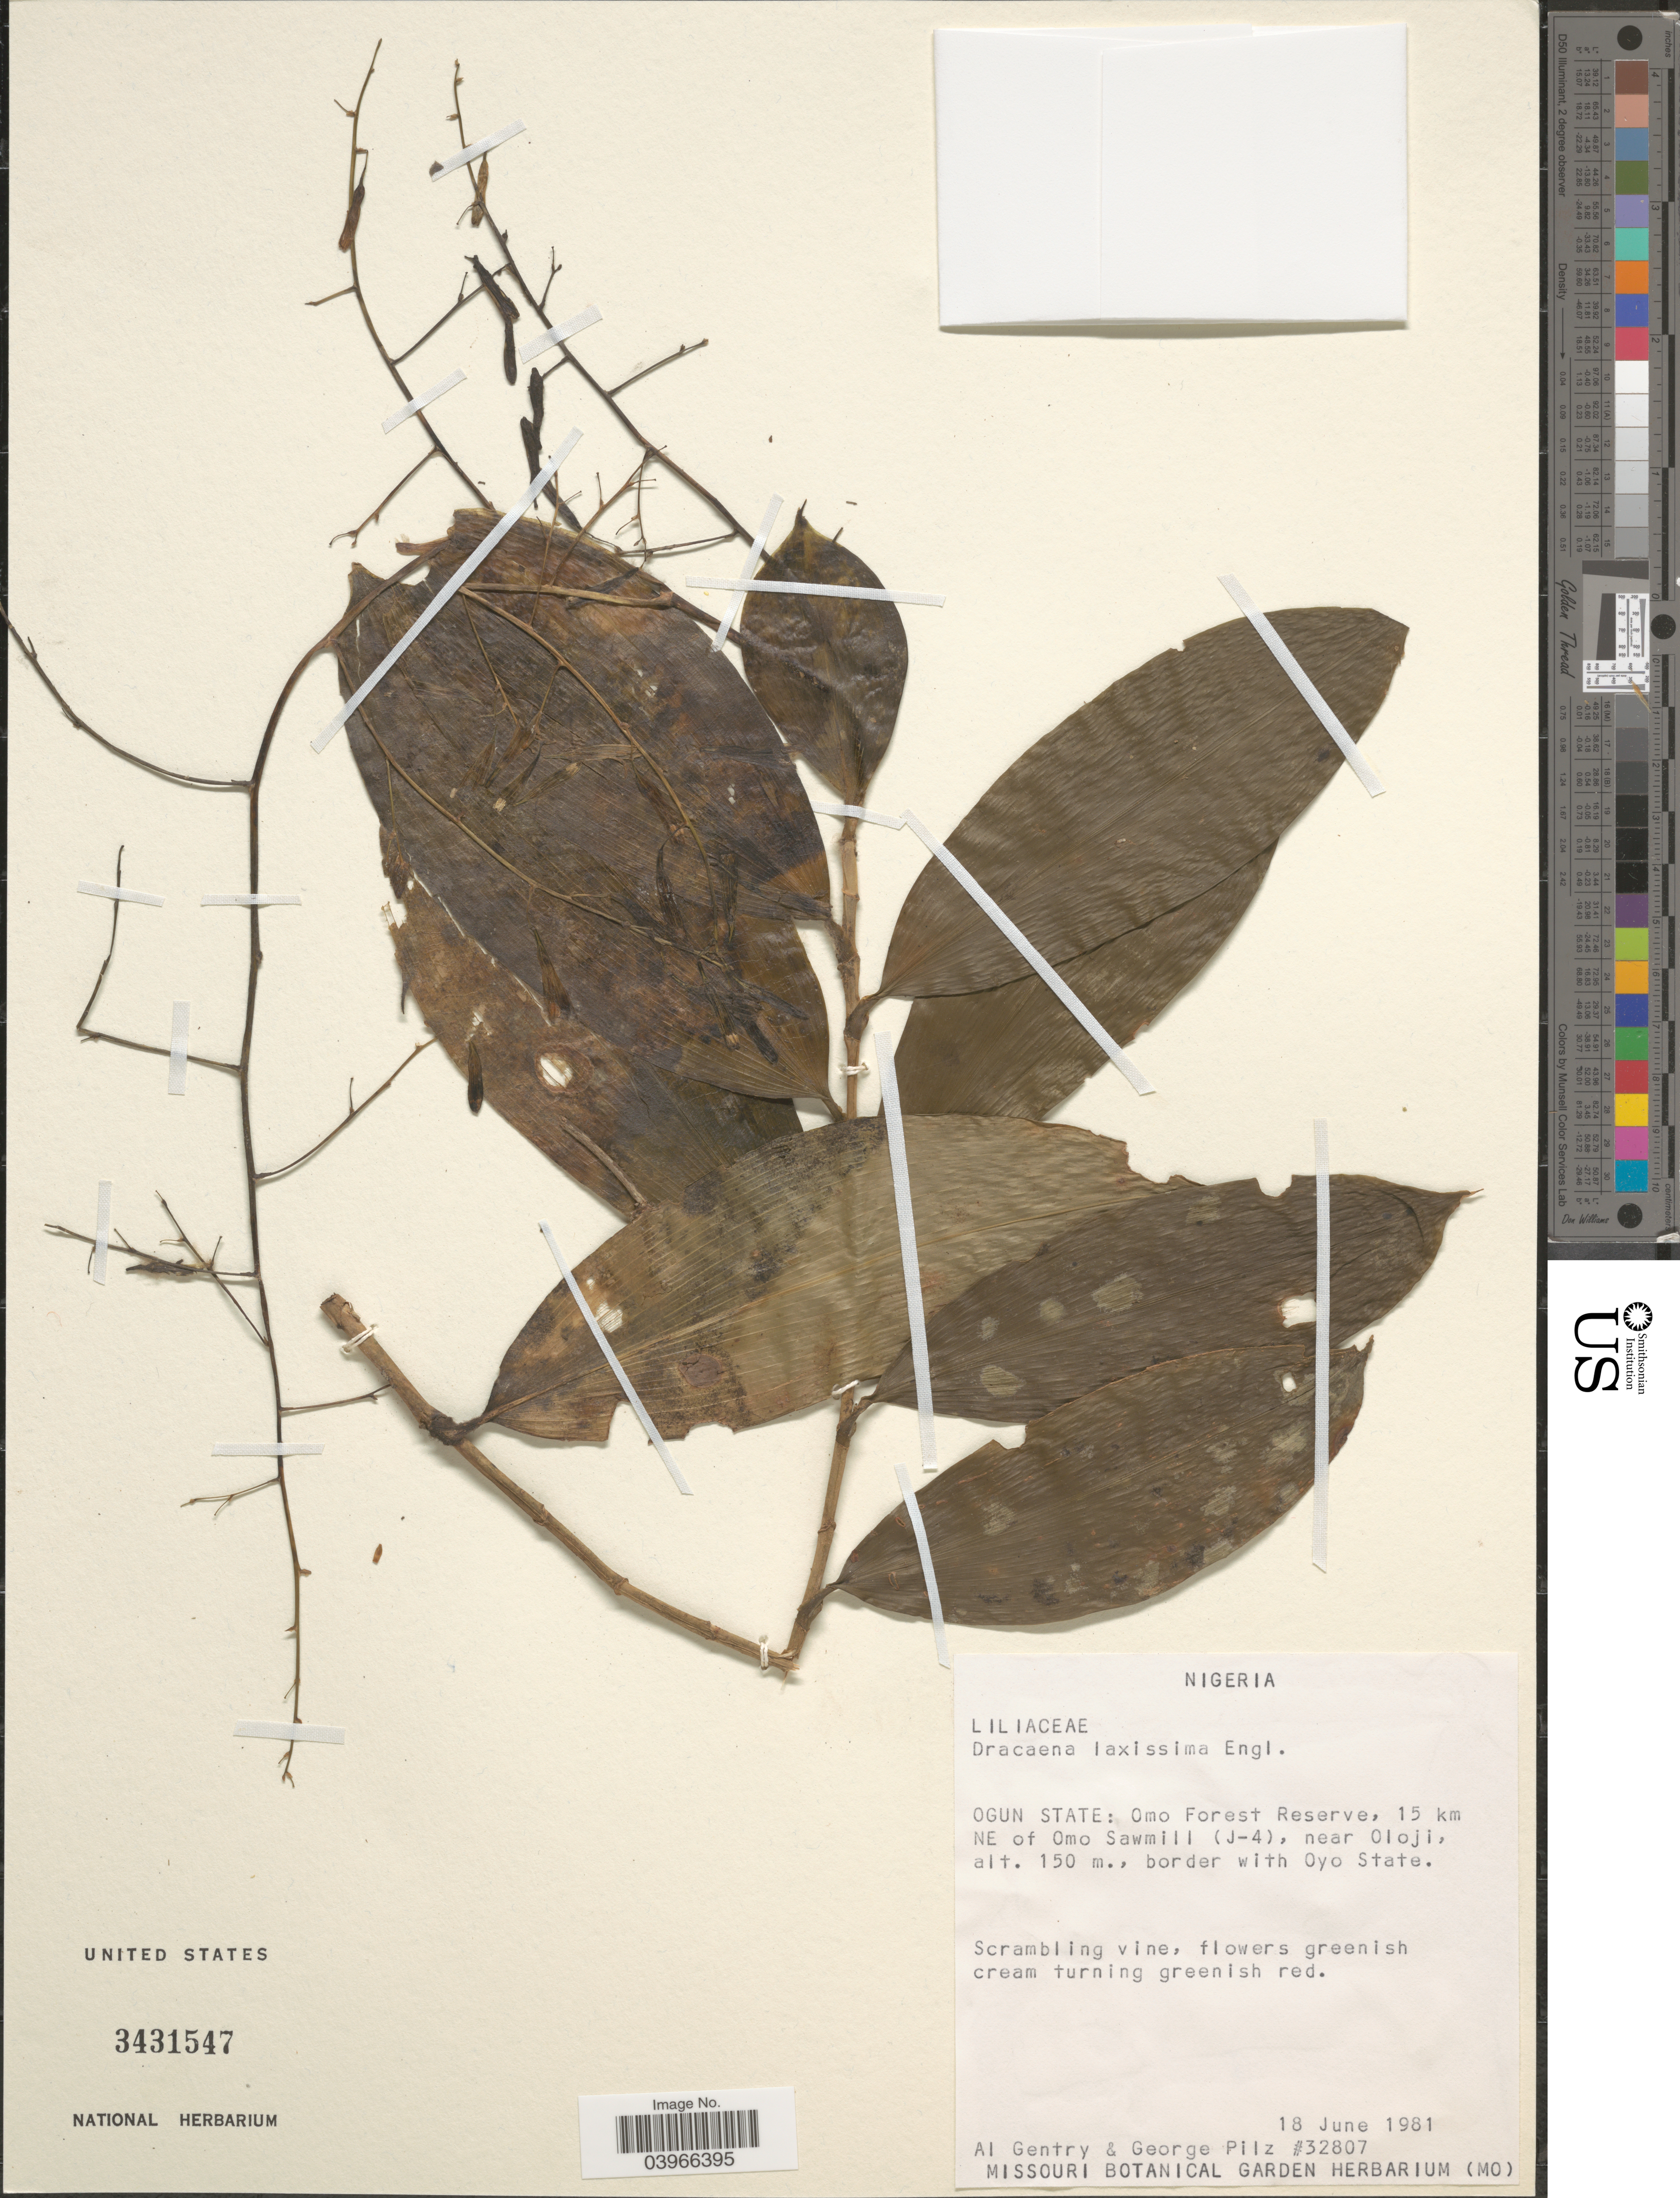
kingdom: Plantae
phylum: Tracheophyta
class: Liliopsida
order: Asparagales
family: Asparagaceae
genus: Dracaena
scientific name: Dracaena laxissima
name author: Engl.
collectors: A. H. Gentry & G. E. Pilz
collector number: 32807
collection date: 1981-06-18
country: Nigeria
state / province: Ogun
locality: Omo Forest Reserve, 15 km NE of Omo Sawmill (J-4), near Oloji, border with Oyo State.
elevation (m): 150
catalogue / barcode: US 3431547